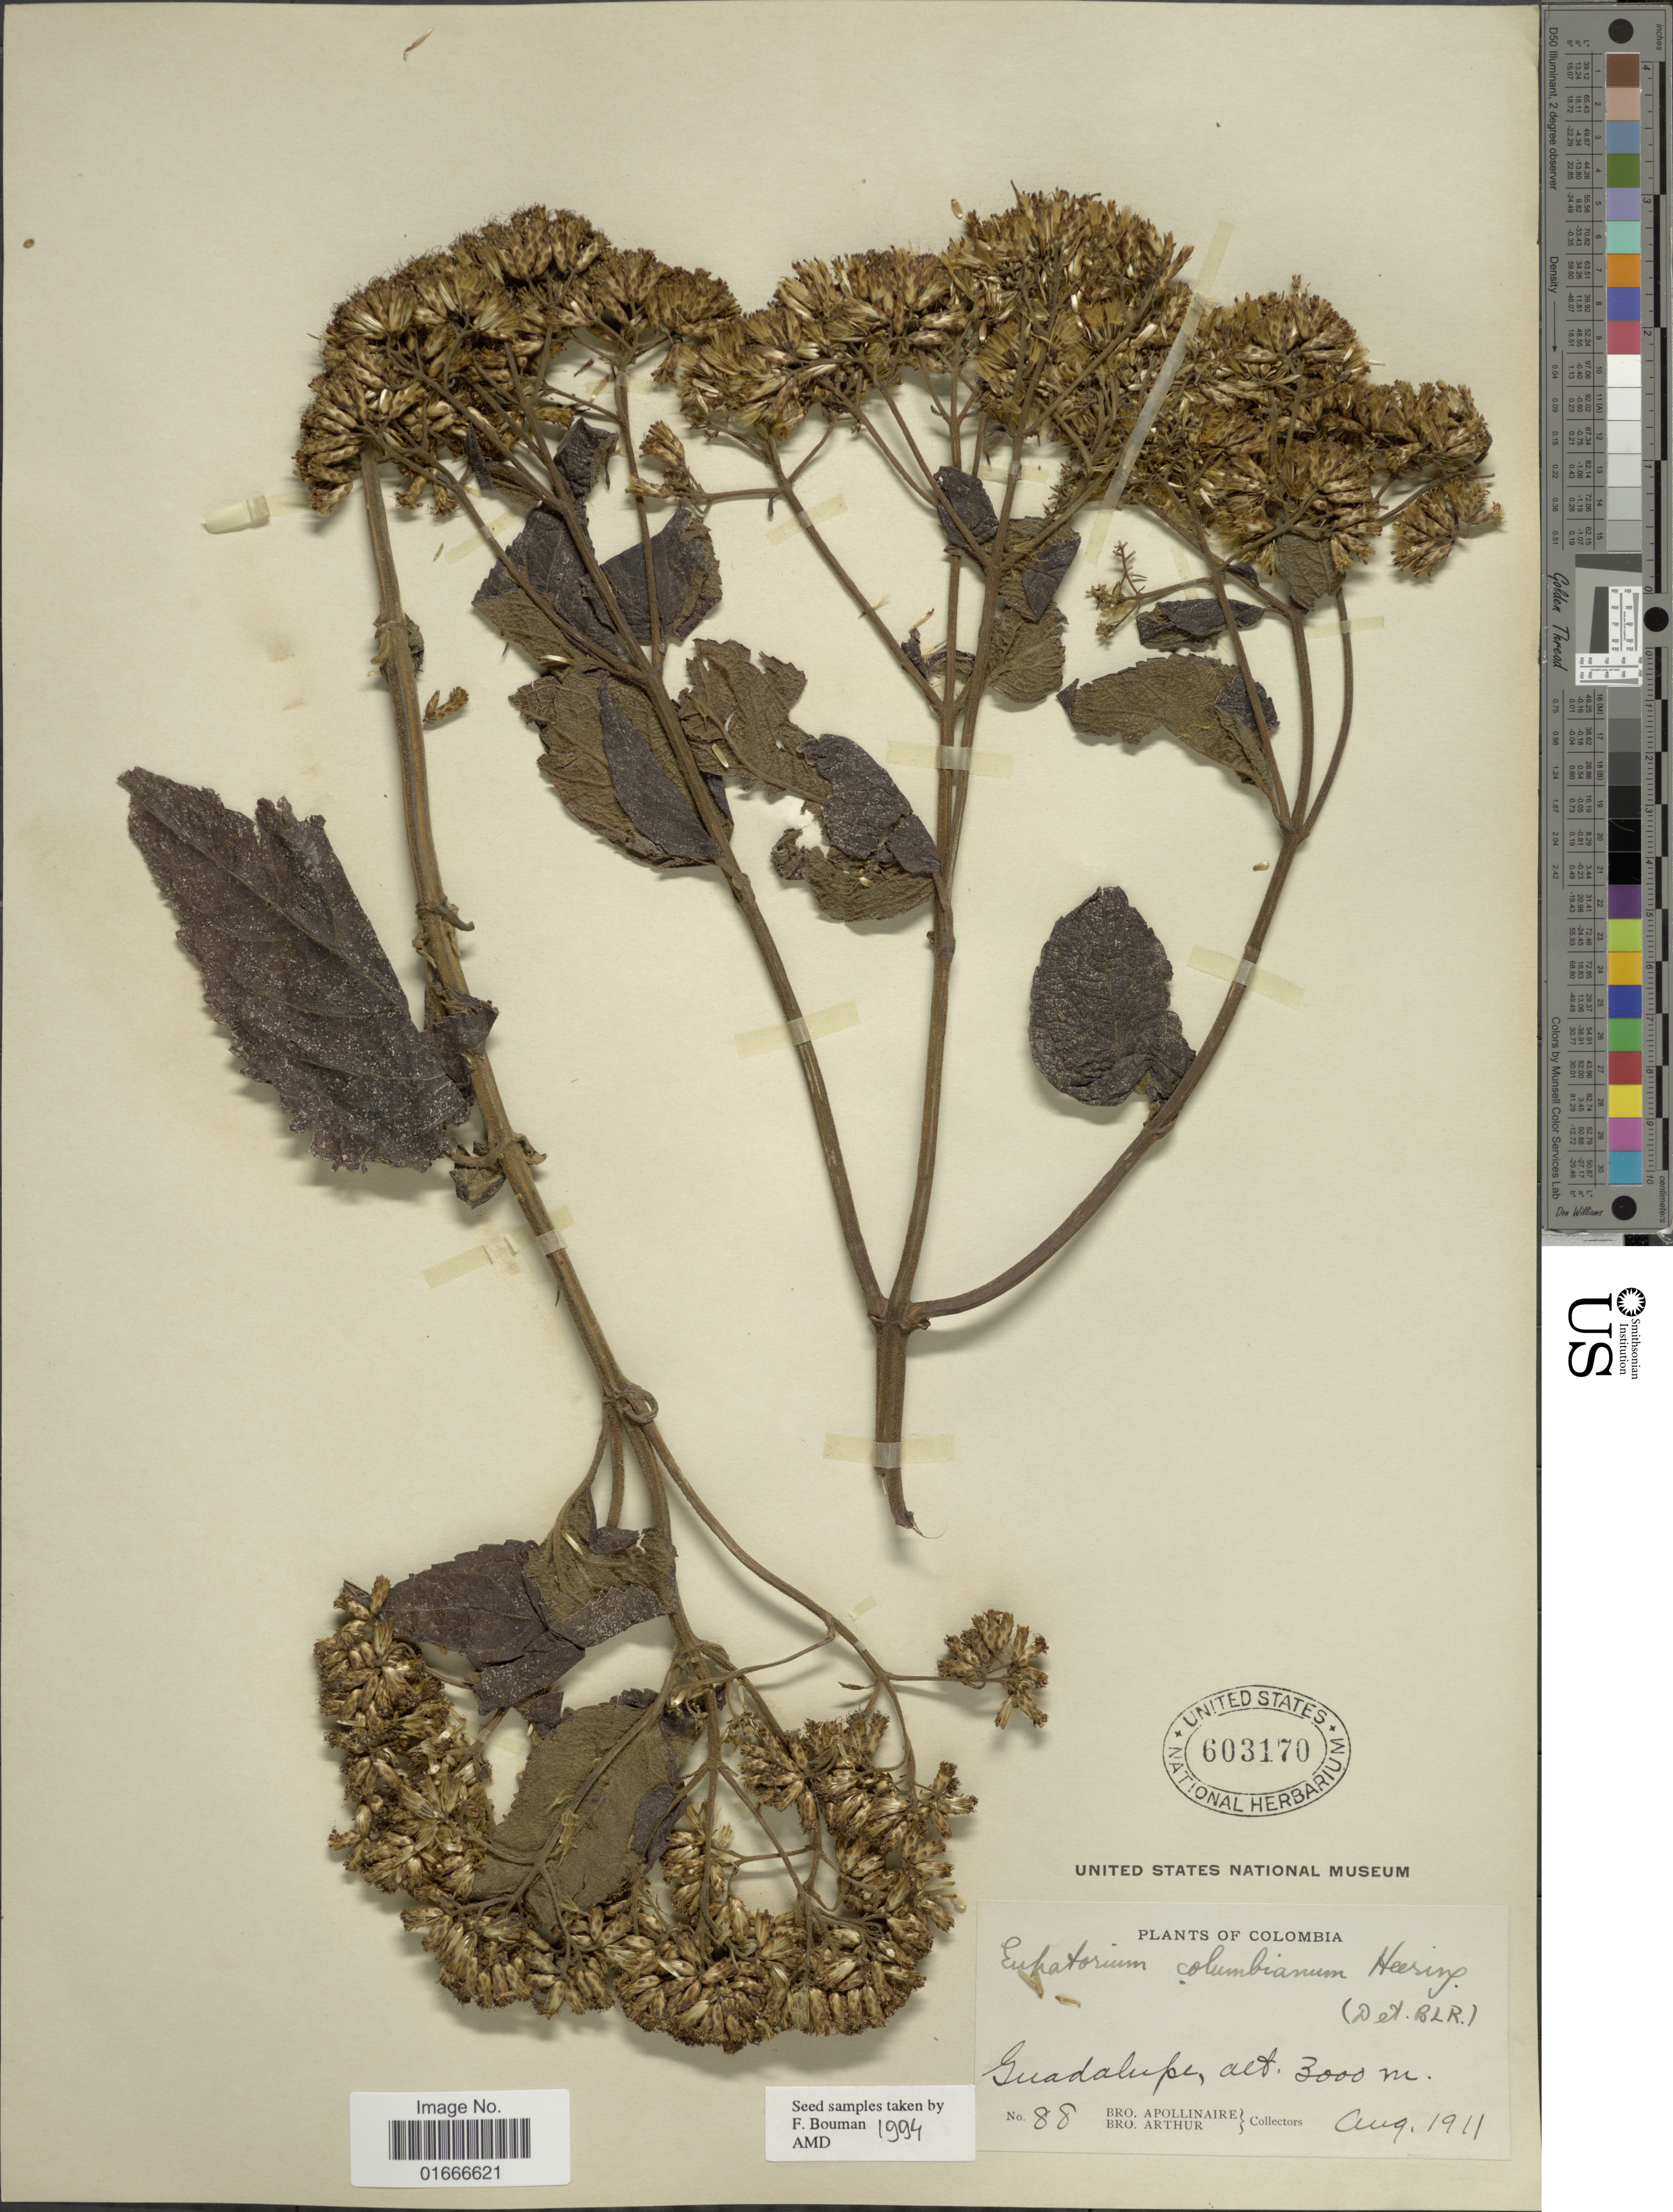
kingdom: Plantae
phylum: Tracheophyta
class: Magnoliopsida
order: Asterales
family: Asteraceae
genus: Chromolaena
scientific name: Chromolaena columbiana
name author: (Heering) R.M. King & H. Rob.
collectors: Bro. Apollinaire & Bro. Arthur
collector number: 88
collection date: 1911-08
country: Colombia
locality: Guadalupe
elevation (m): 3000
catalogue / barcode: US 603170